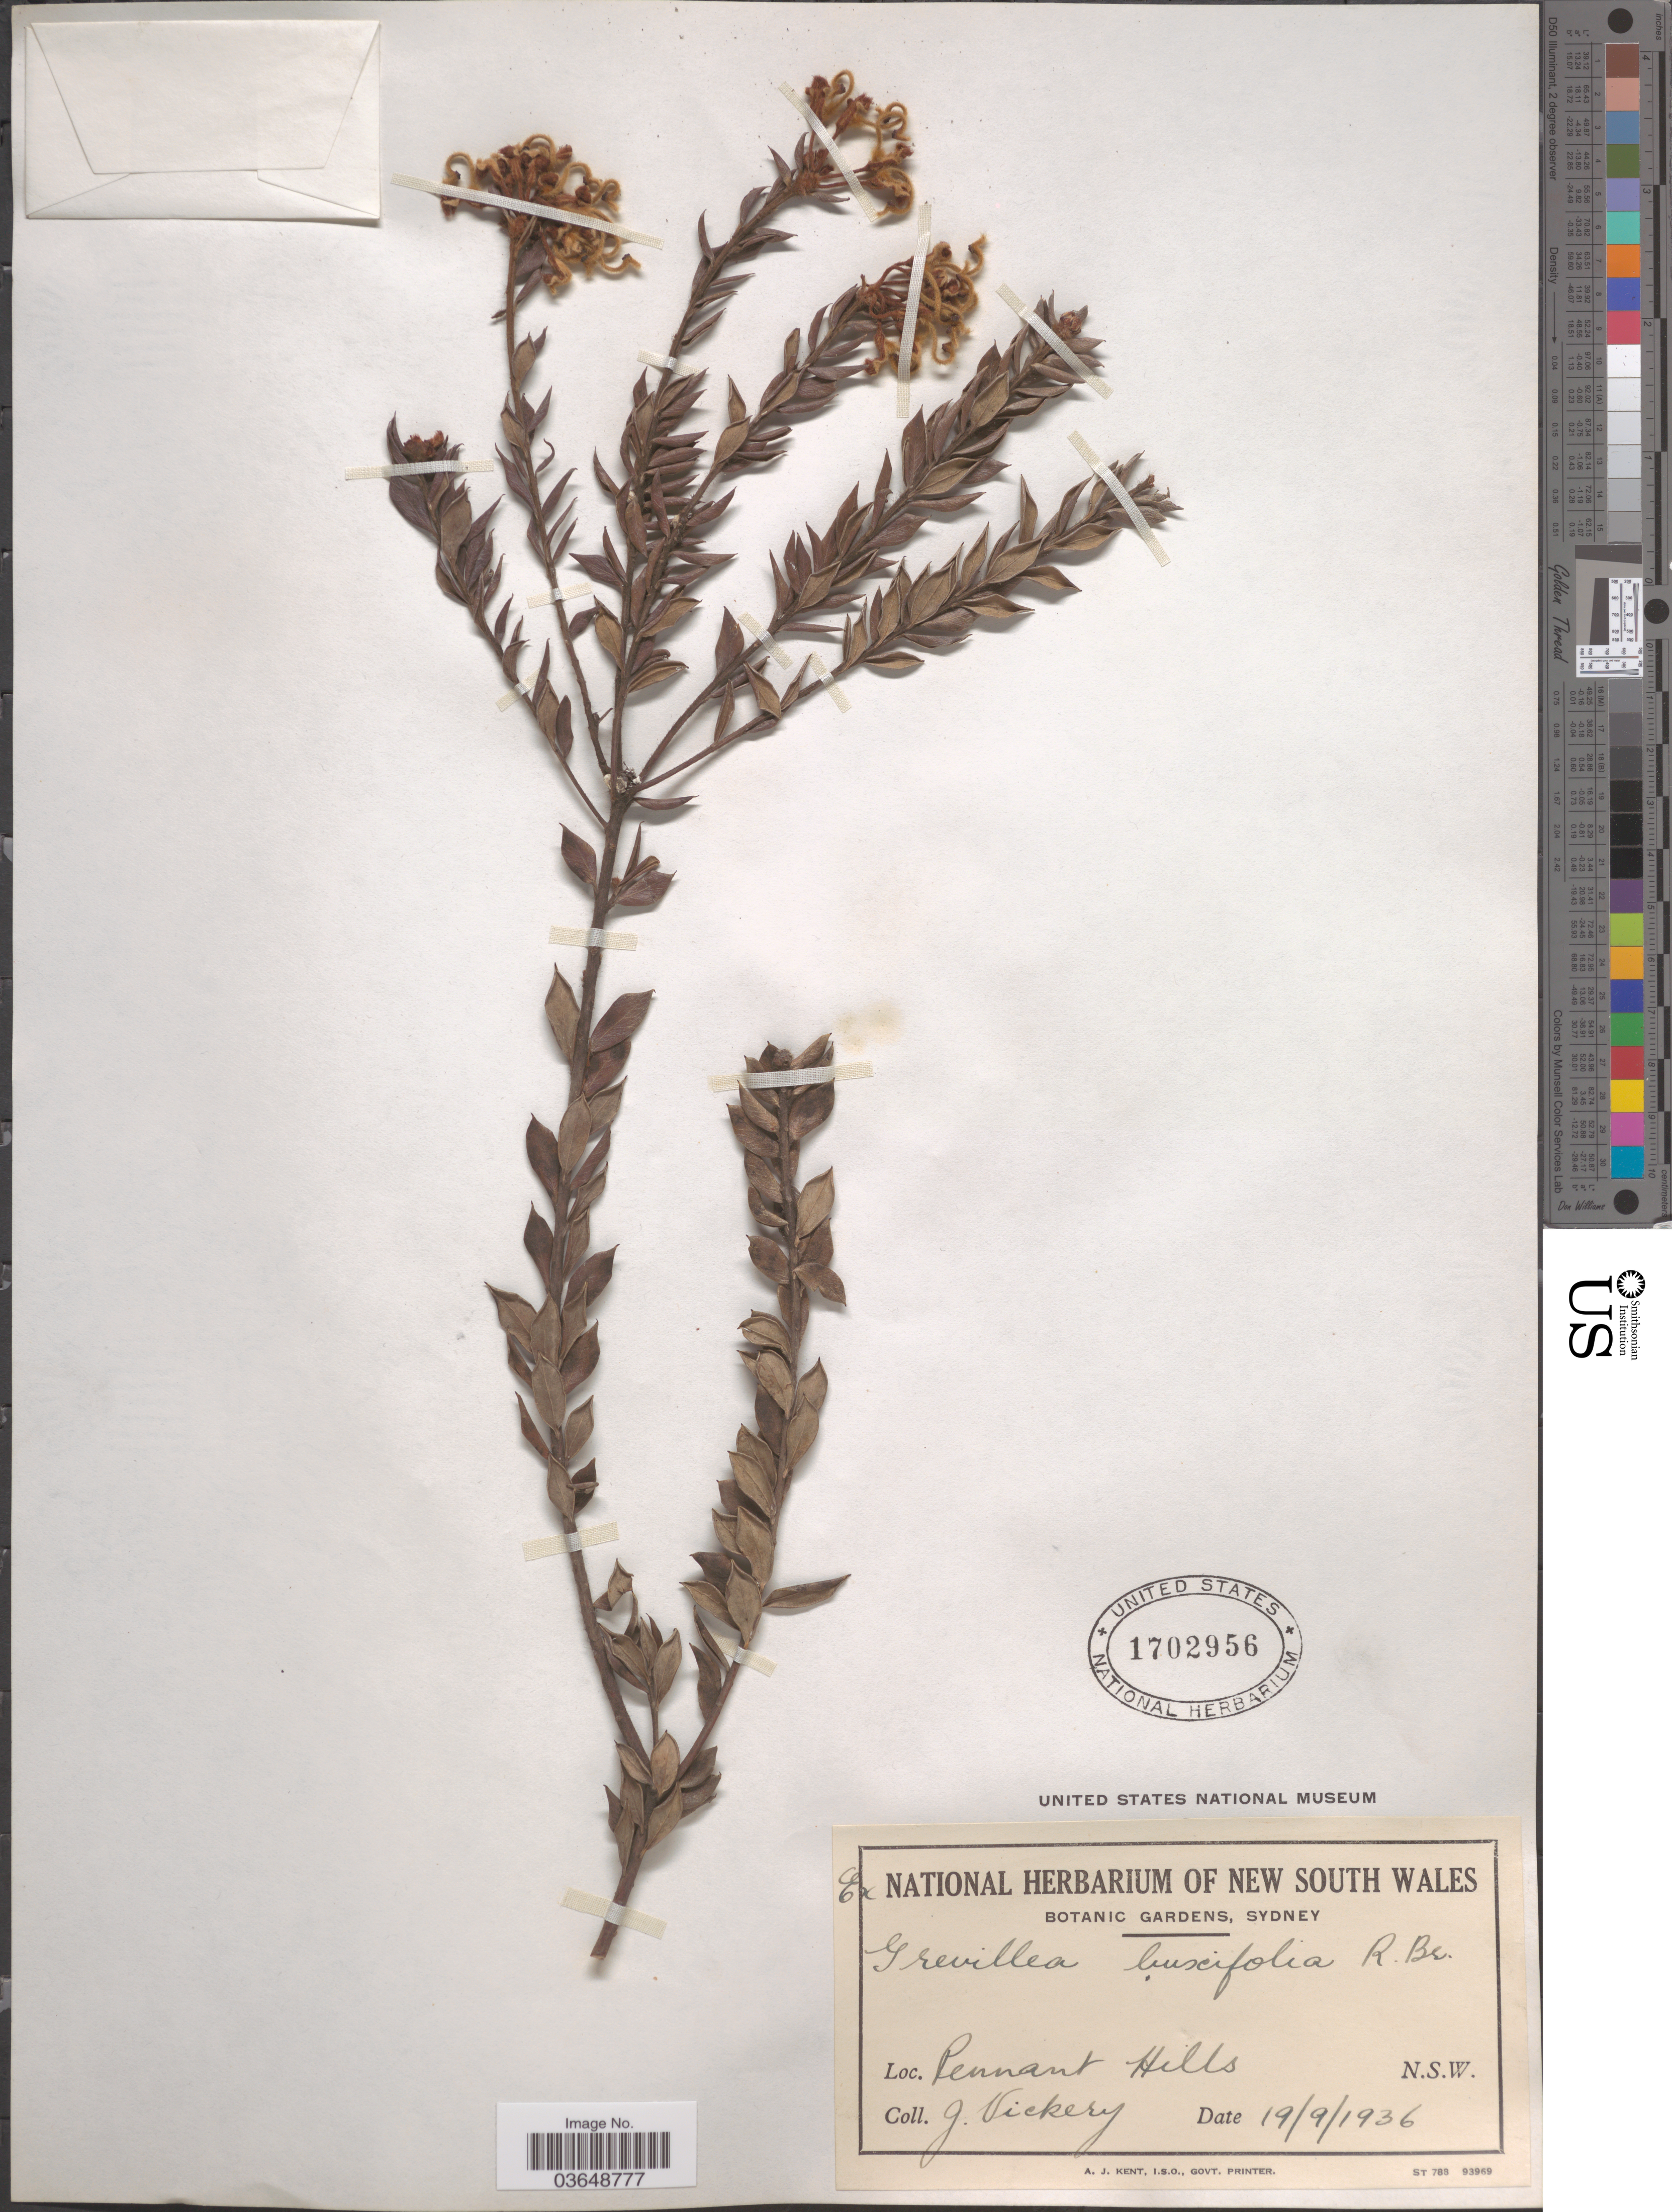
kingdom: Plantae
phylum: Tracheophyta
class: Magnoliopsida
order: Proteales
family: Proteaceae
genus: Grevillea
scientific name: Grevillea buxifolia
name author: R. Br.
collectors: J. Vickery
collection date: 1936-09-19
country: Australia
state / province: New South Wales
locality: Pennant Hills.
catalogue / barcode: US 1702956